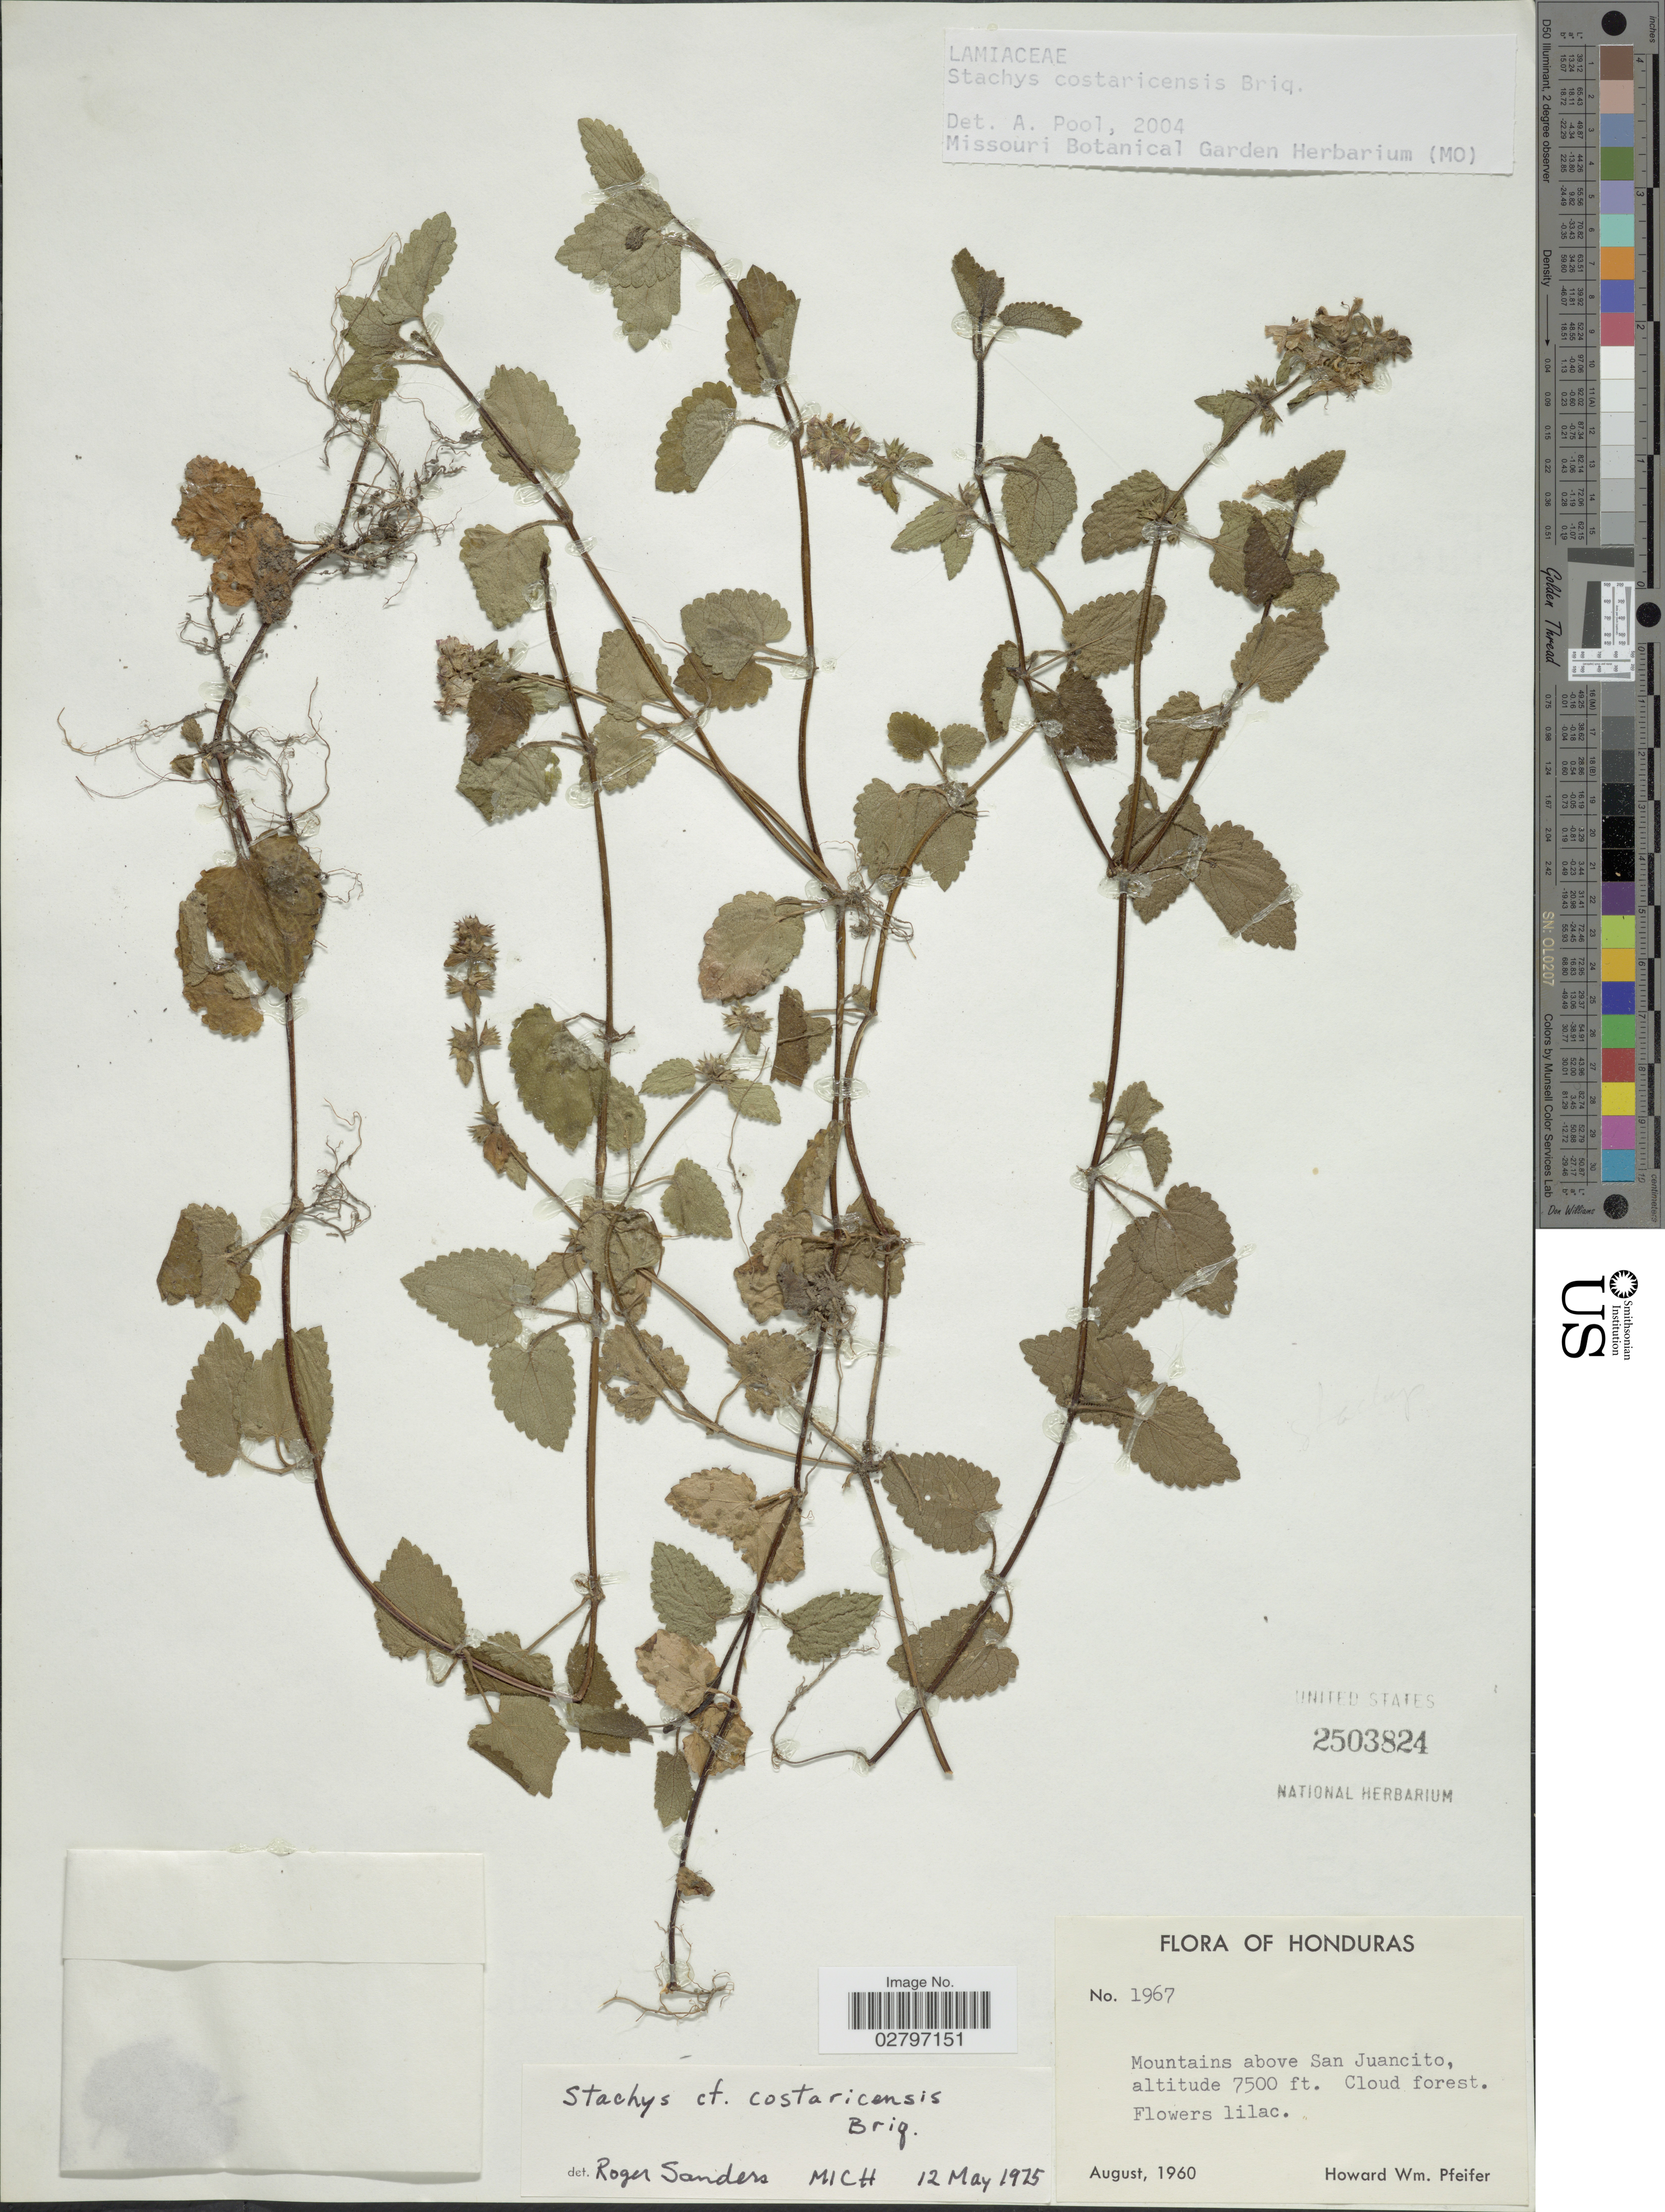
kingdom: Plantae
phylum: Tracheophyta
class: Magnoliopsida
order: Lamiales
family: Lamiaceae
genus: Stachys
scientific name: Stachys costaricensis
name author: Briq.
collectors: H. W. Pfeifer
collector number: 1967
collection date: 1960-08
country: Honduras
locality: Mountains above San Juancito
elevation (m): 2286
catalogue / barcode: US 2503824